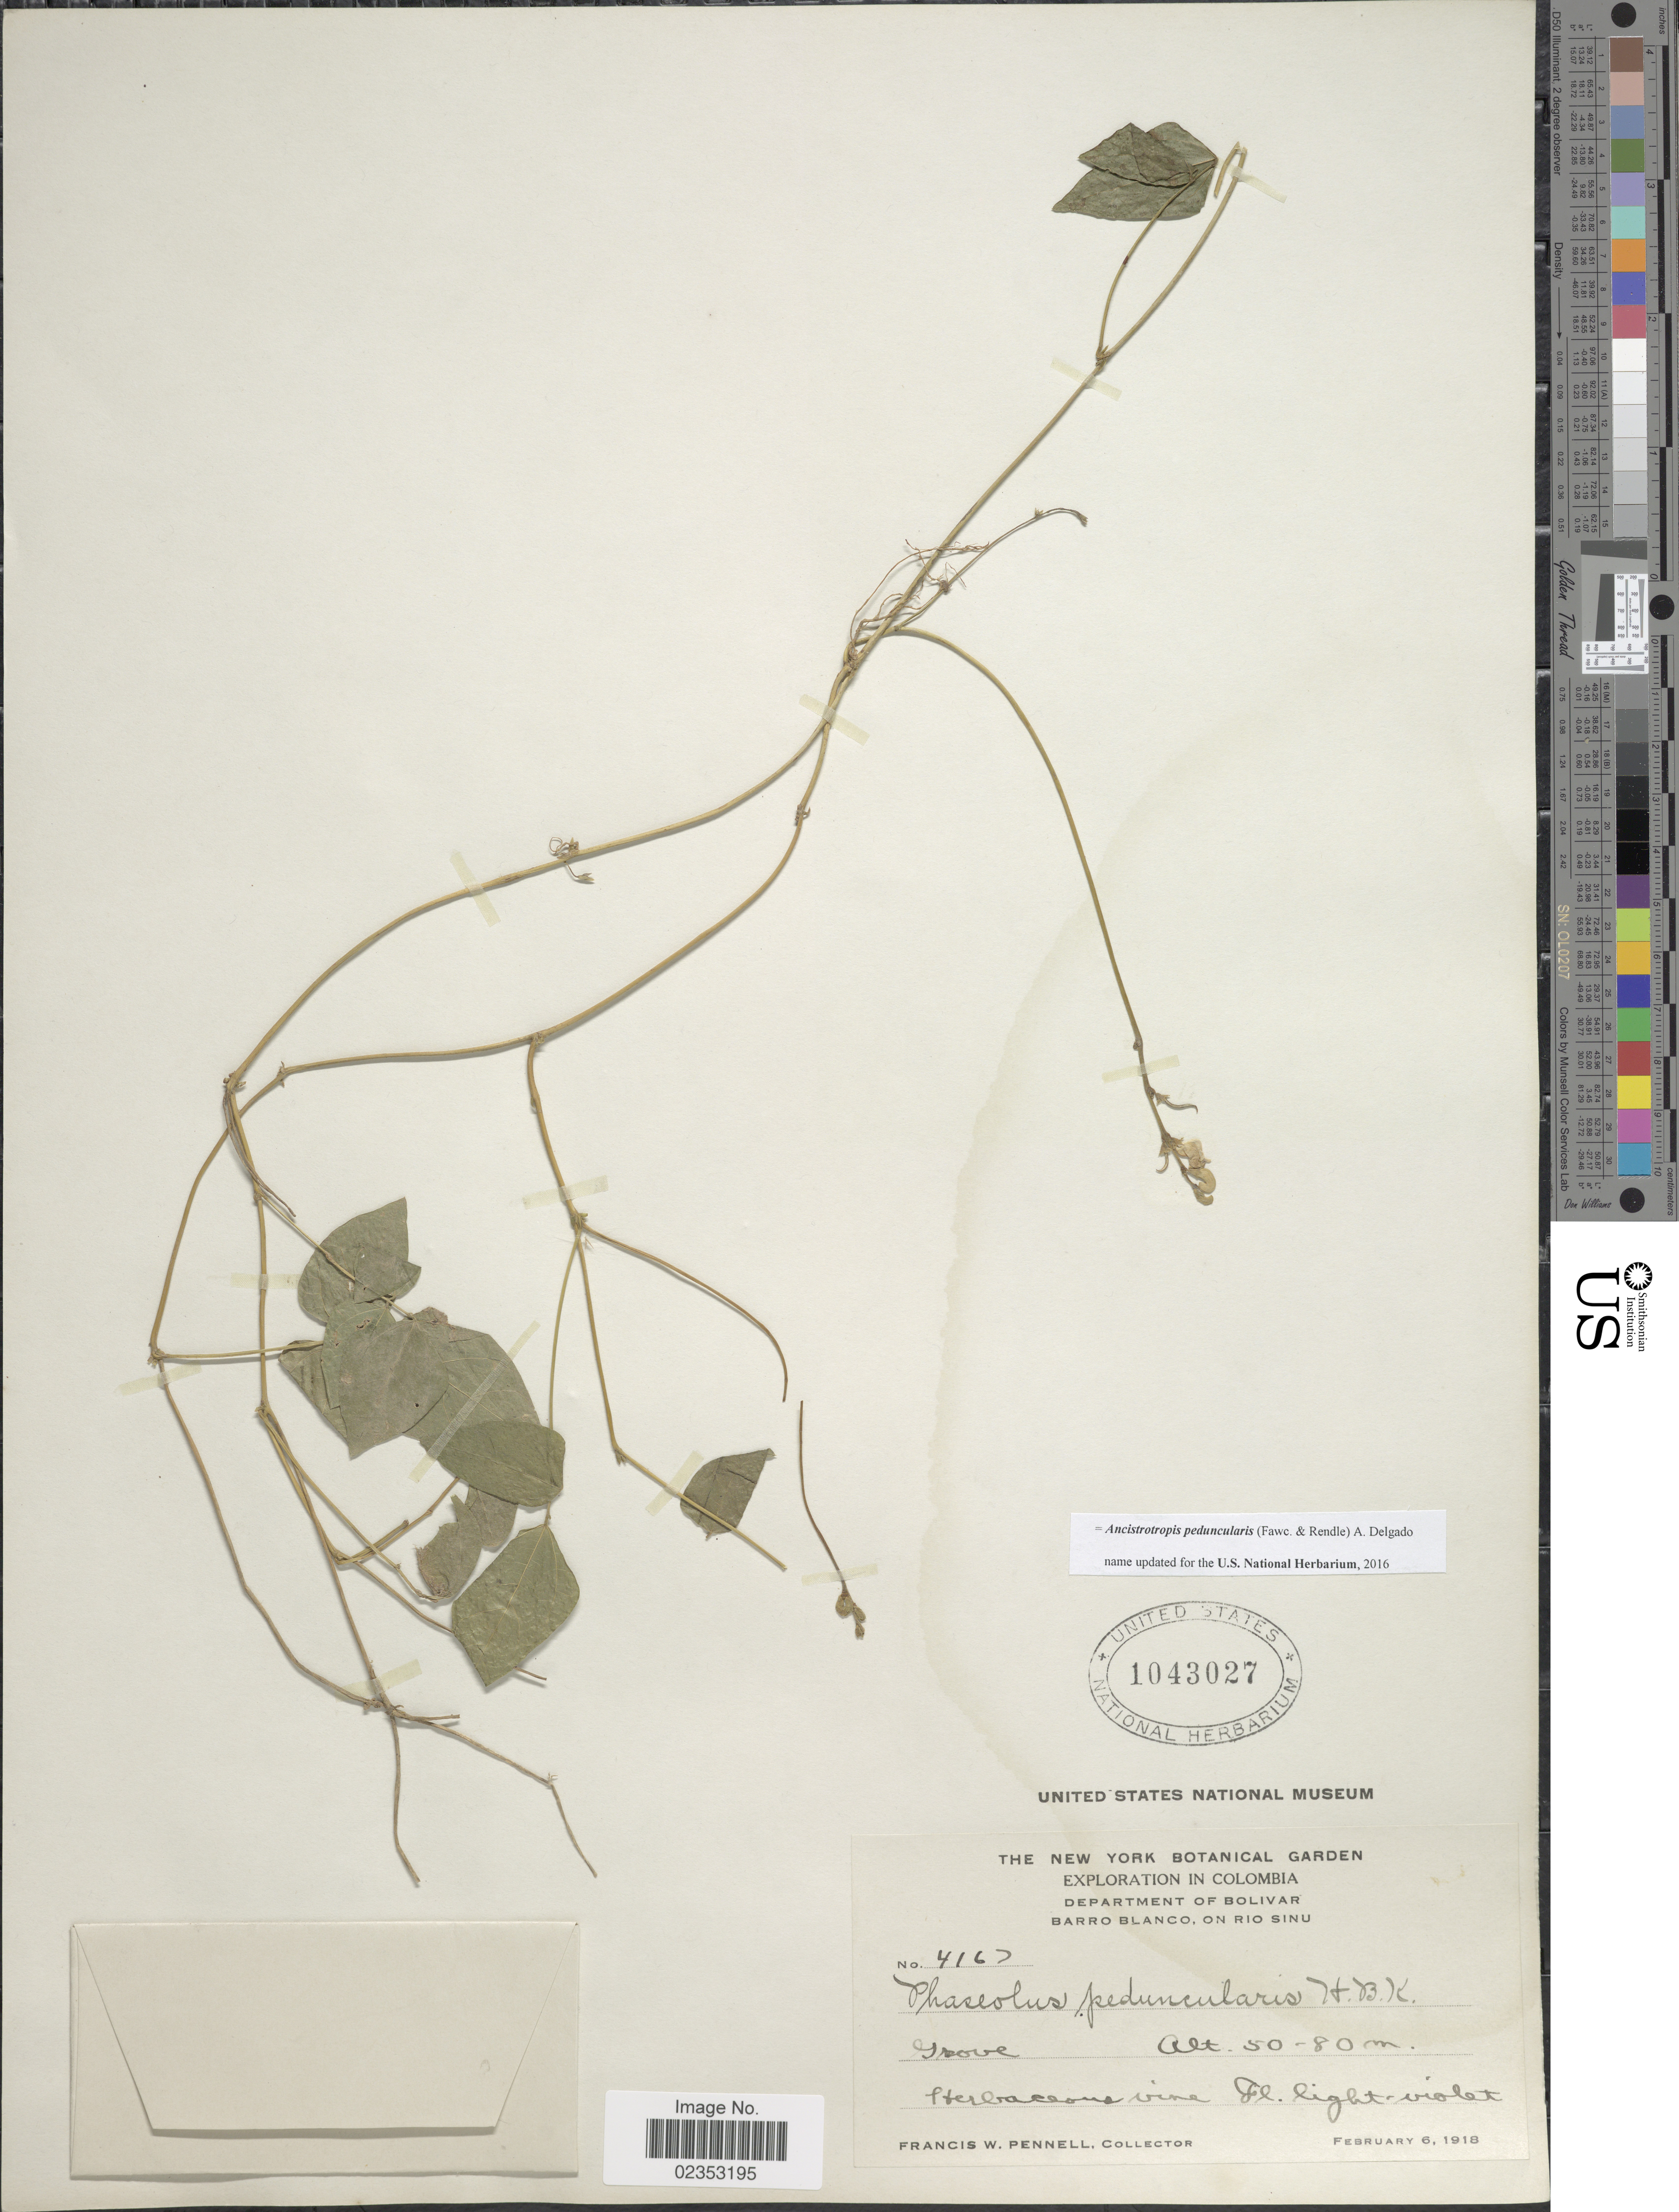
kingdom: Plantae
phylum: Tracheophyta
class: Magnoliopsida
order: Fabales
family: Fabaceae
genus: Ancistrotropis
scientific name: Ancistrotropis peduncularis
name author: (Fawc. & Rendle) A. Delgado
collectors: F. W. Pennell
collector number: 4167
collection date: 1918-02-06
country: Colombia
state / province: Bolívar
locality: Barro Blanco, on Rio Sinu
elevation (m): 50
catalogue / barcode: US 1043027